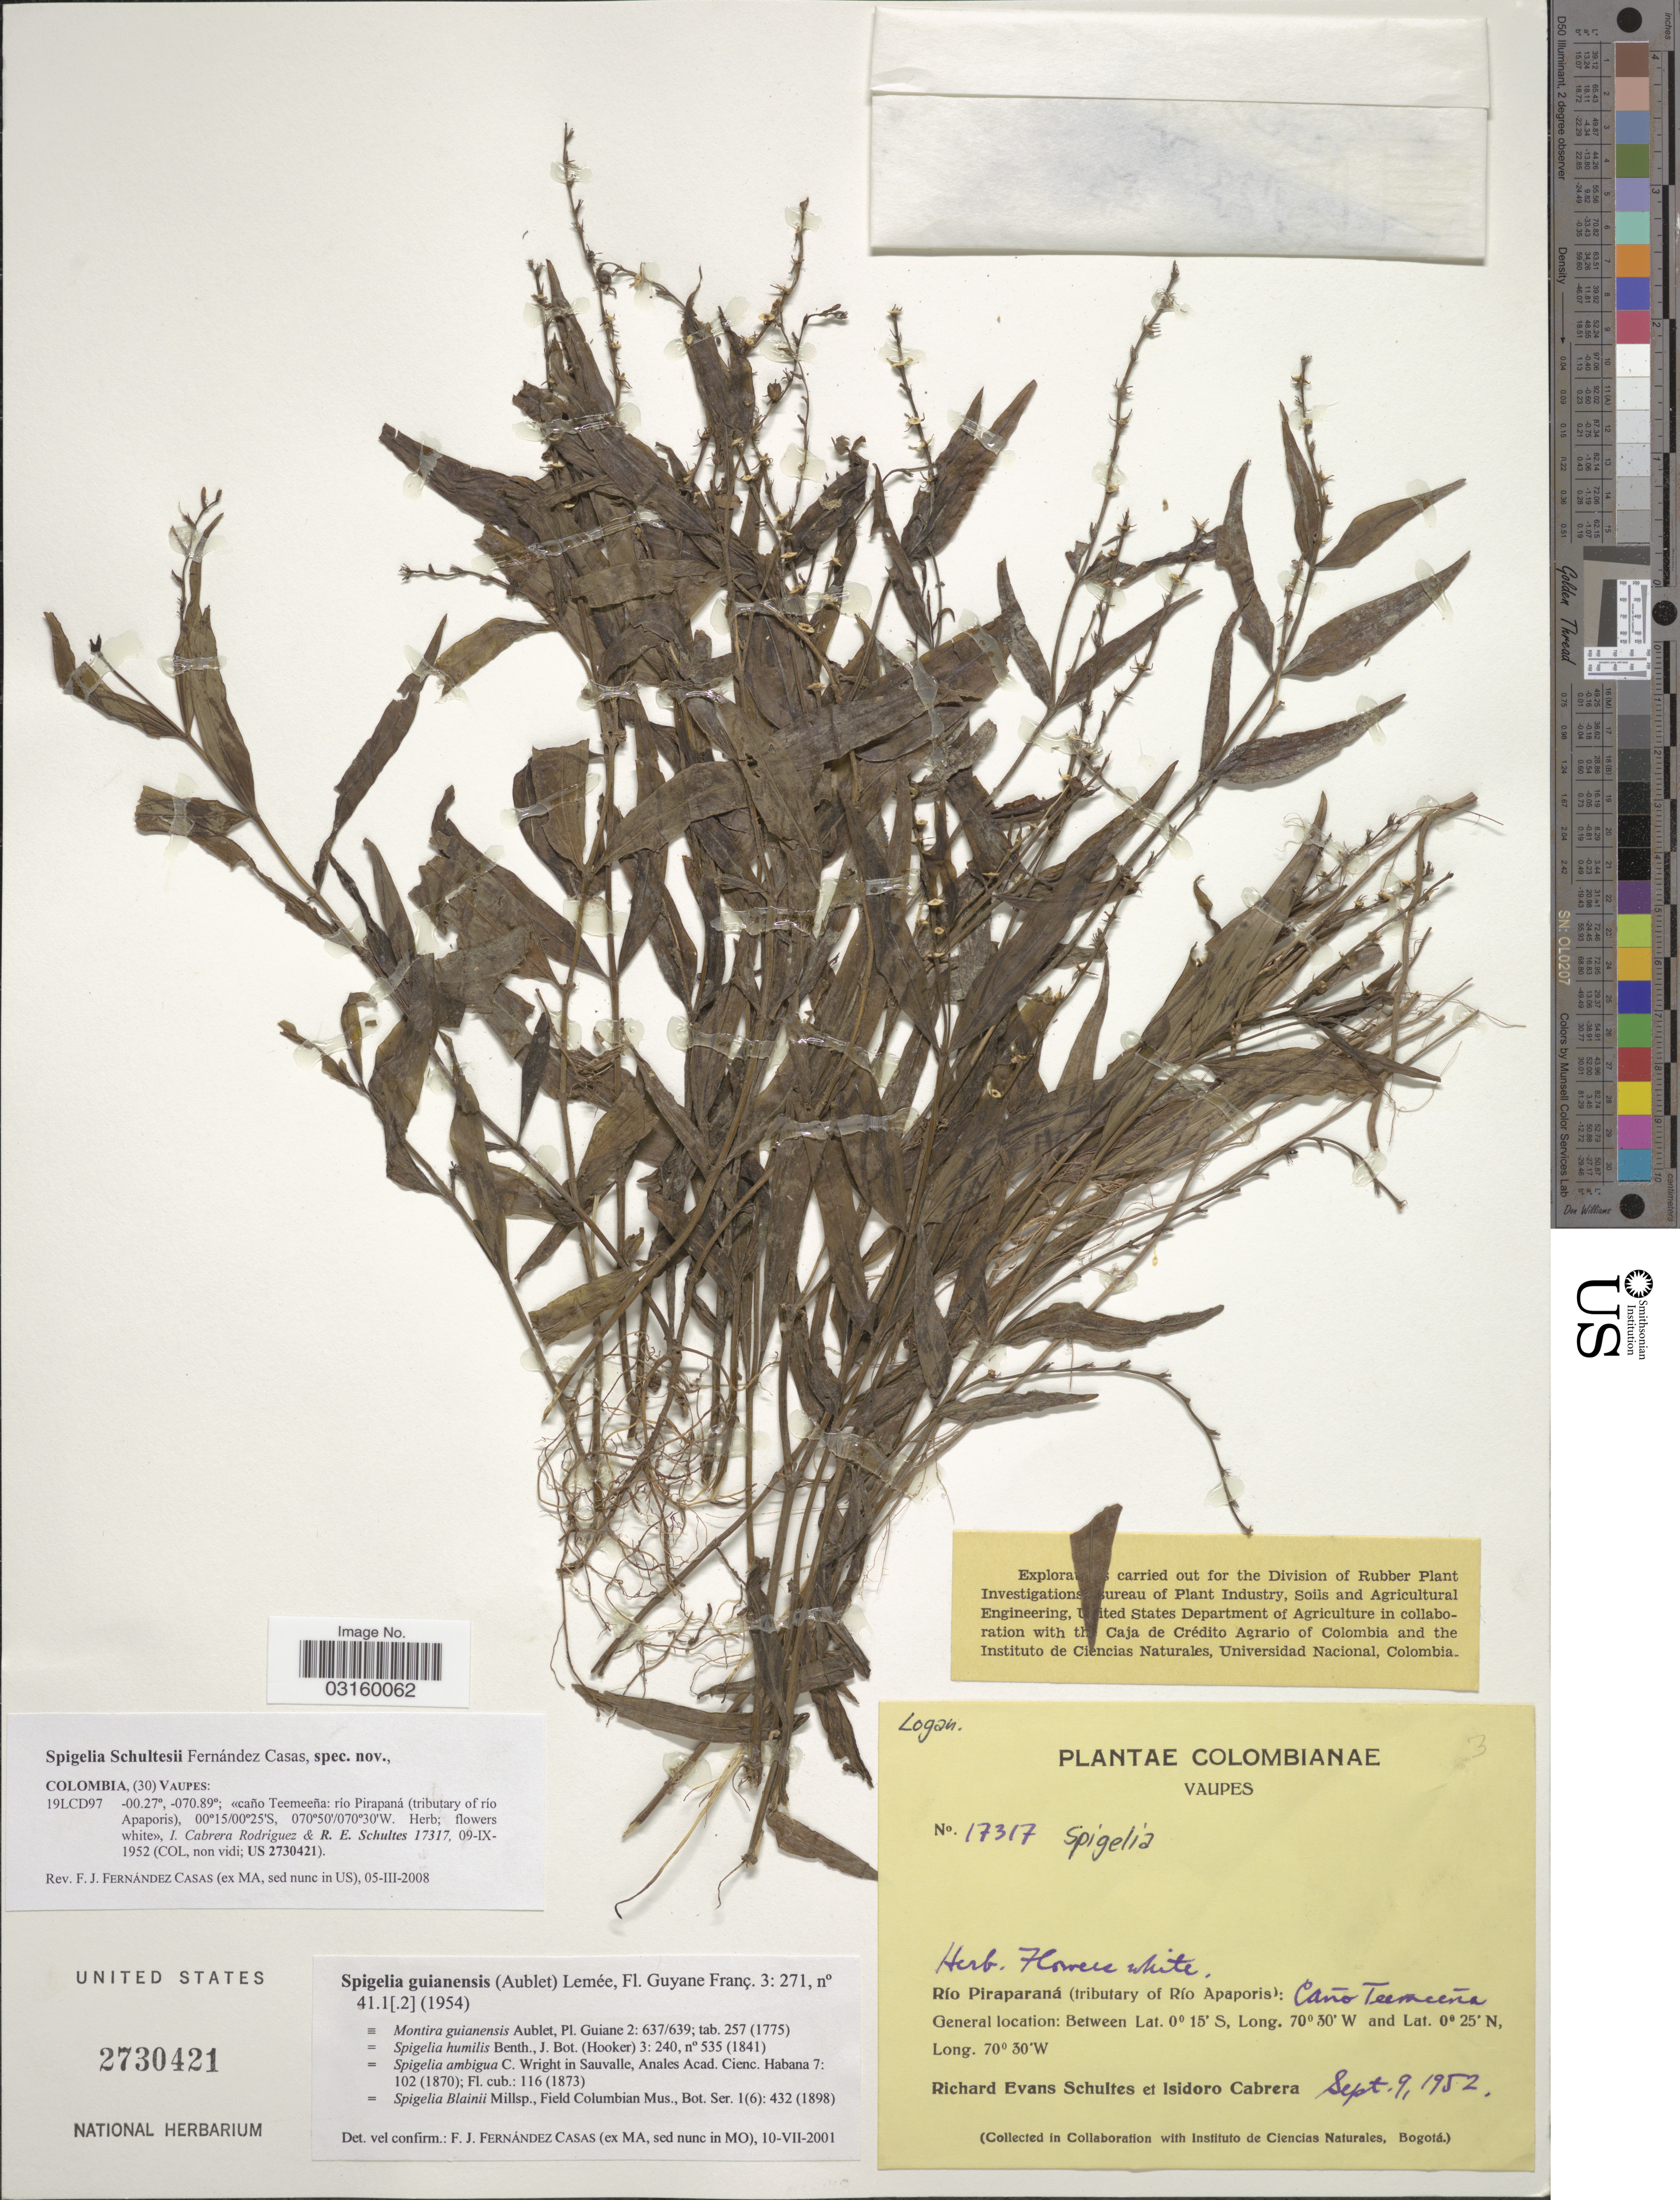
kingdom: Plantae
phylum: Tracheophyta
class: Magnoliopsida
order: Gentianales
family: Loganiaceae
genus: Spigelia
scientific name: Spigelia guianensis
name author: (Aubl.) Lemée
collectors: R. E. Schultes & I. Cabrera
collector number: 17317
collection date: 1952-09-09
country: Colombia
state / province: Vaupés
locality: Río Piraparaná (tributary of Río Apaporis): Caño Temeeña.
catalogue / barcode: US 2730421